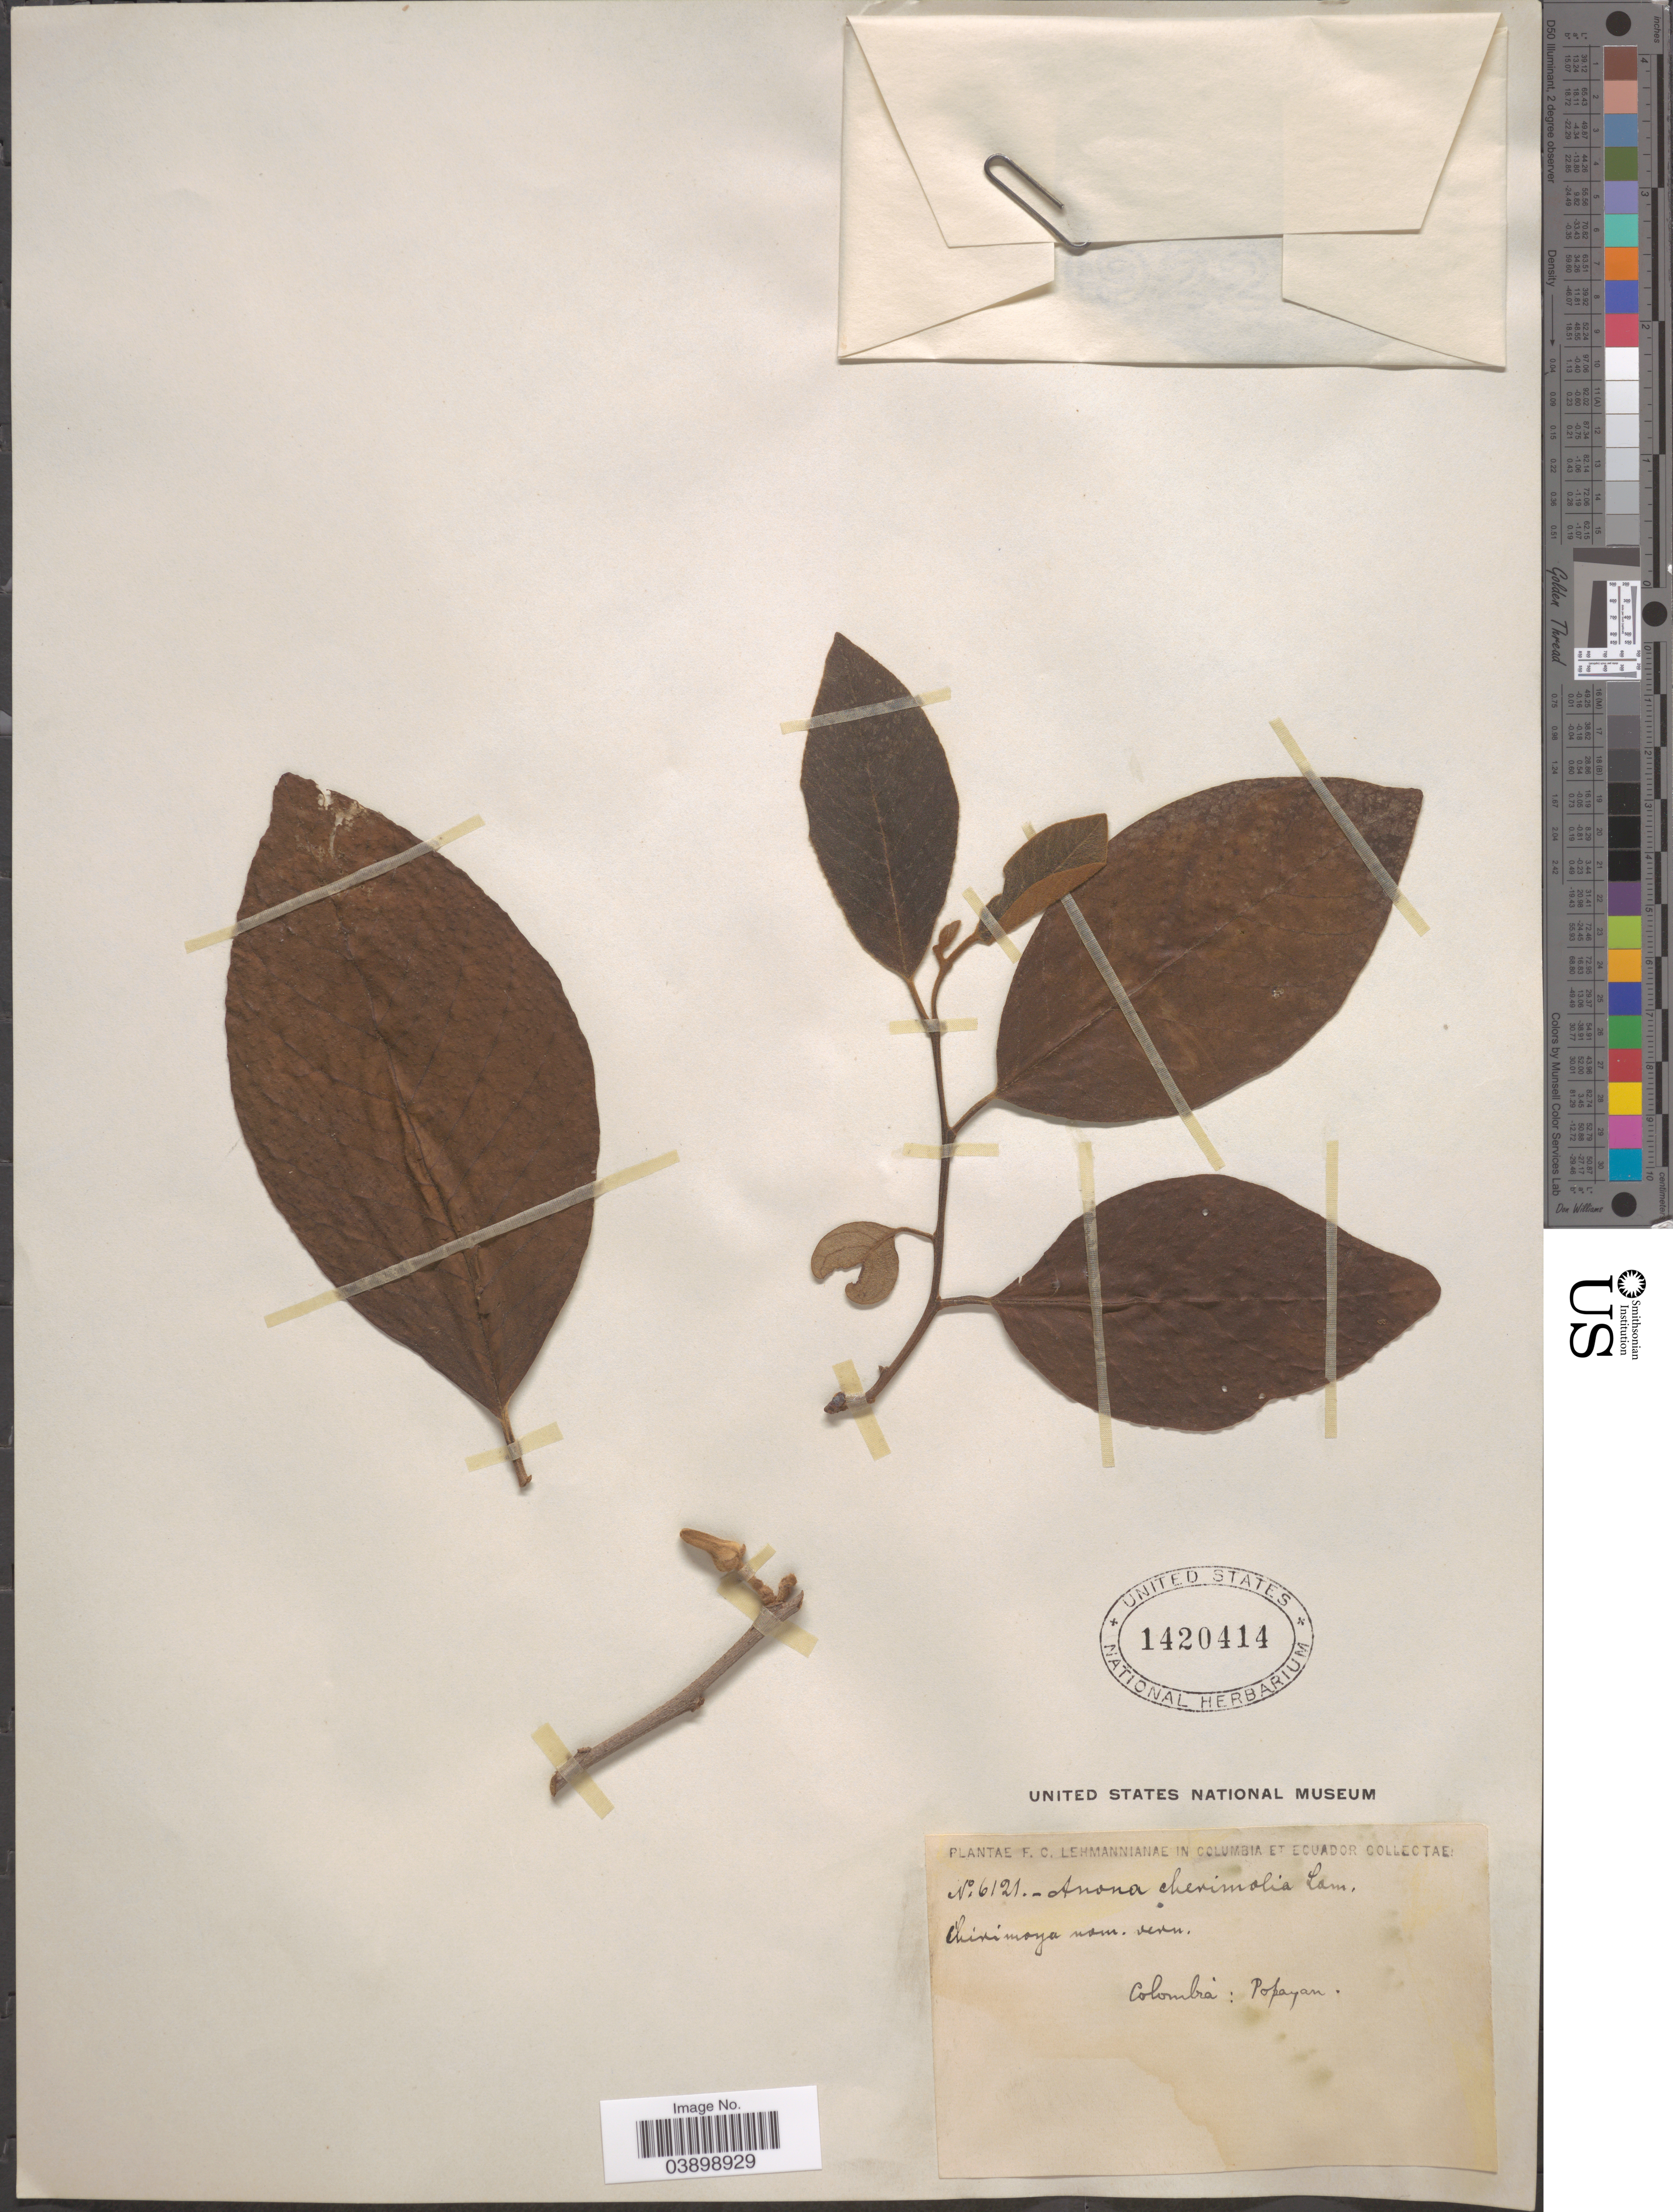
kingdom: Plantae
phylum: Tracheophyta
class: Magnoliopsida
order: Magnoliales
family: Annonaceae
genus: Annona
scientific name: Annona cherimola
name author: Mill.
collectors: F. C. Lehmann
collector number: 6121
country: Colombia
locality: Popayan.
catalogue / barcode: US 1420414